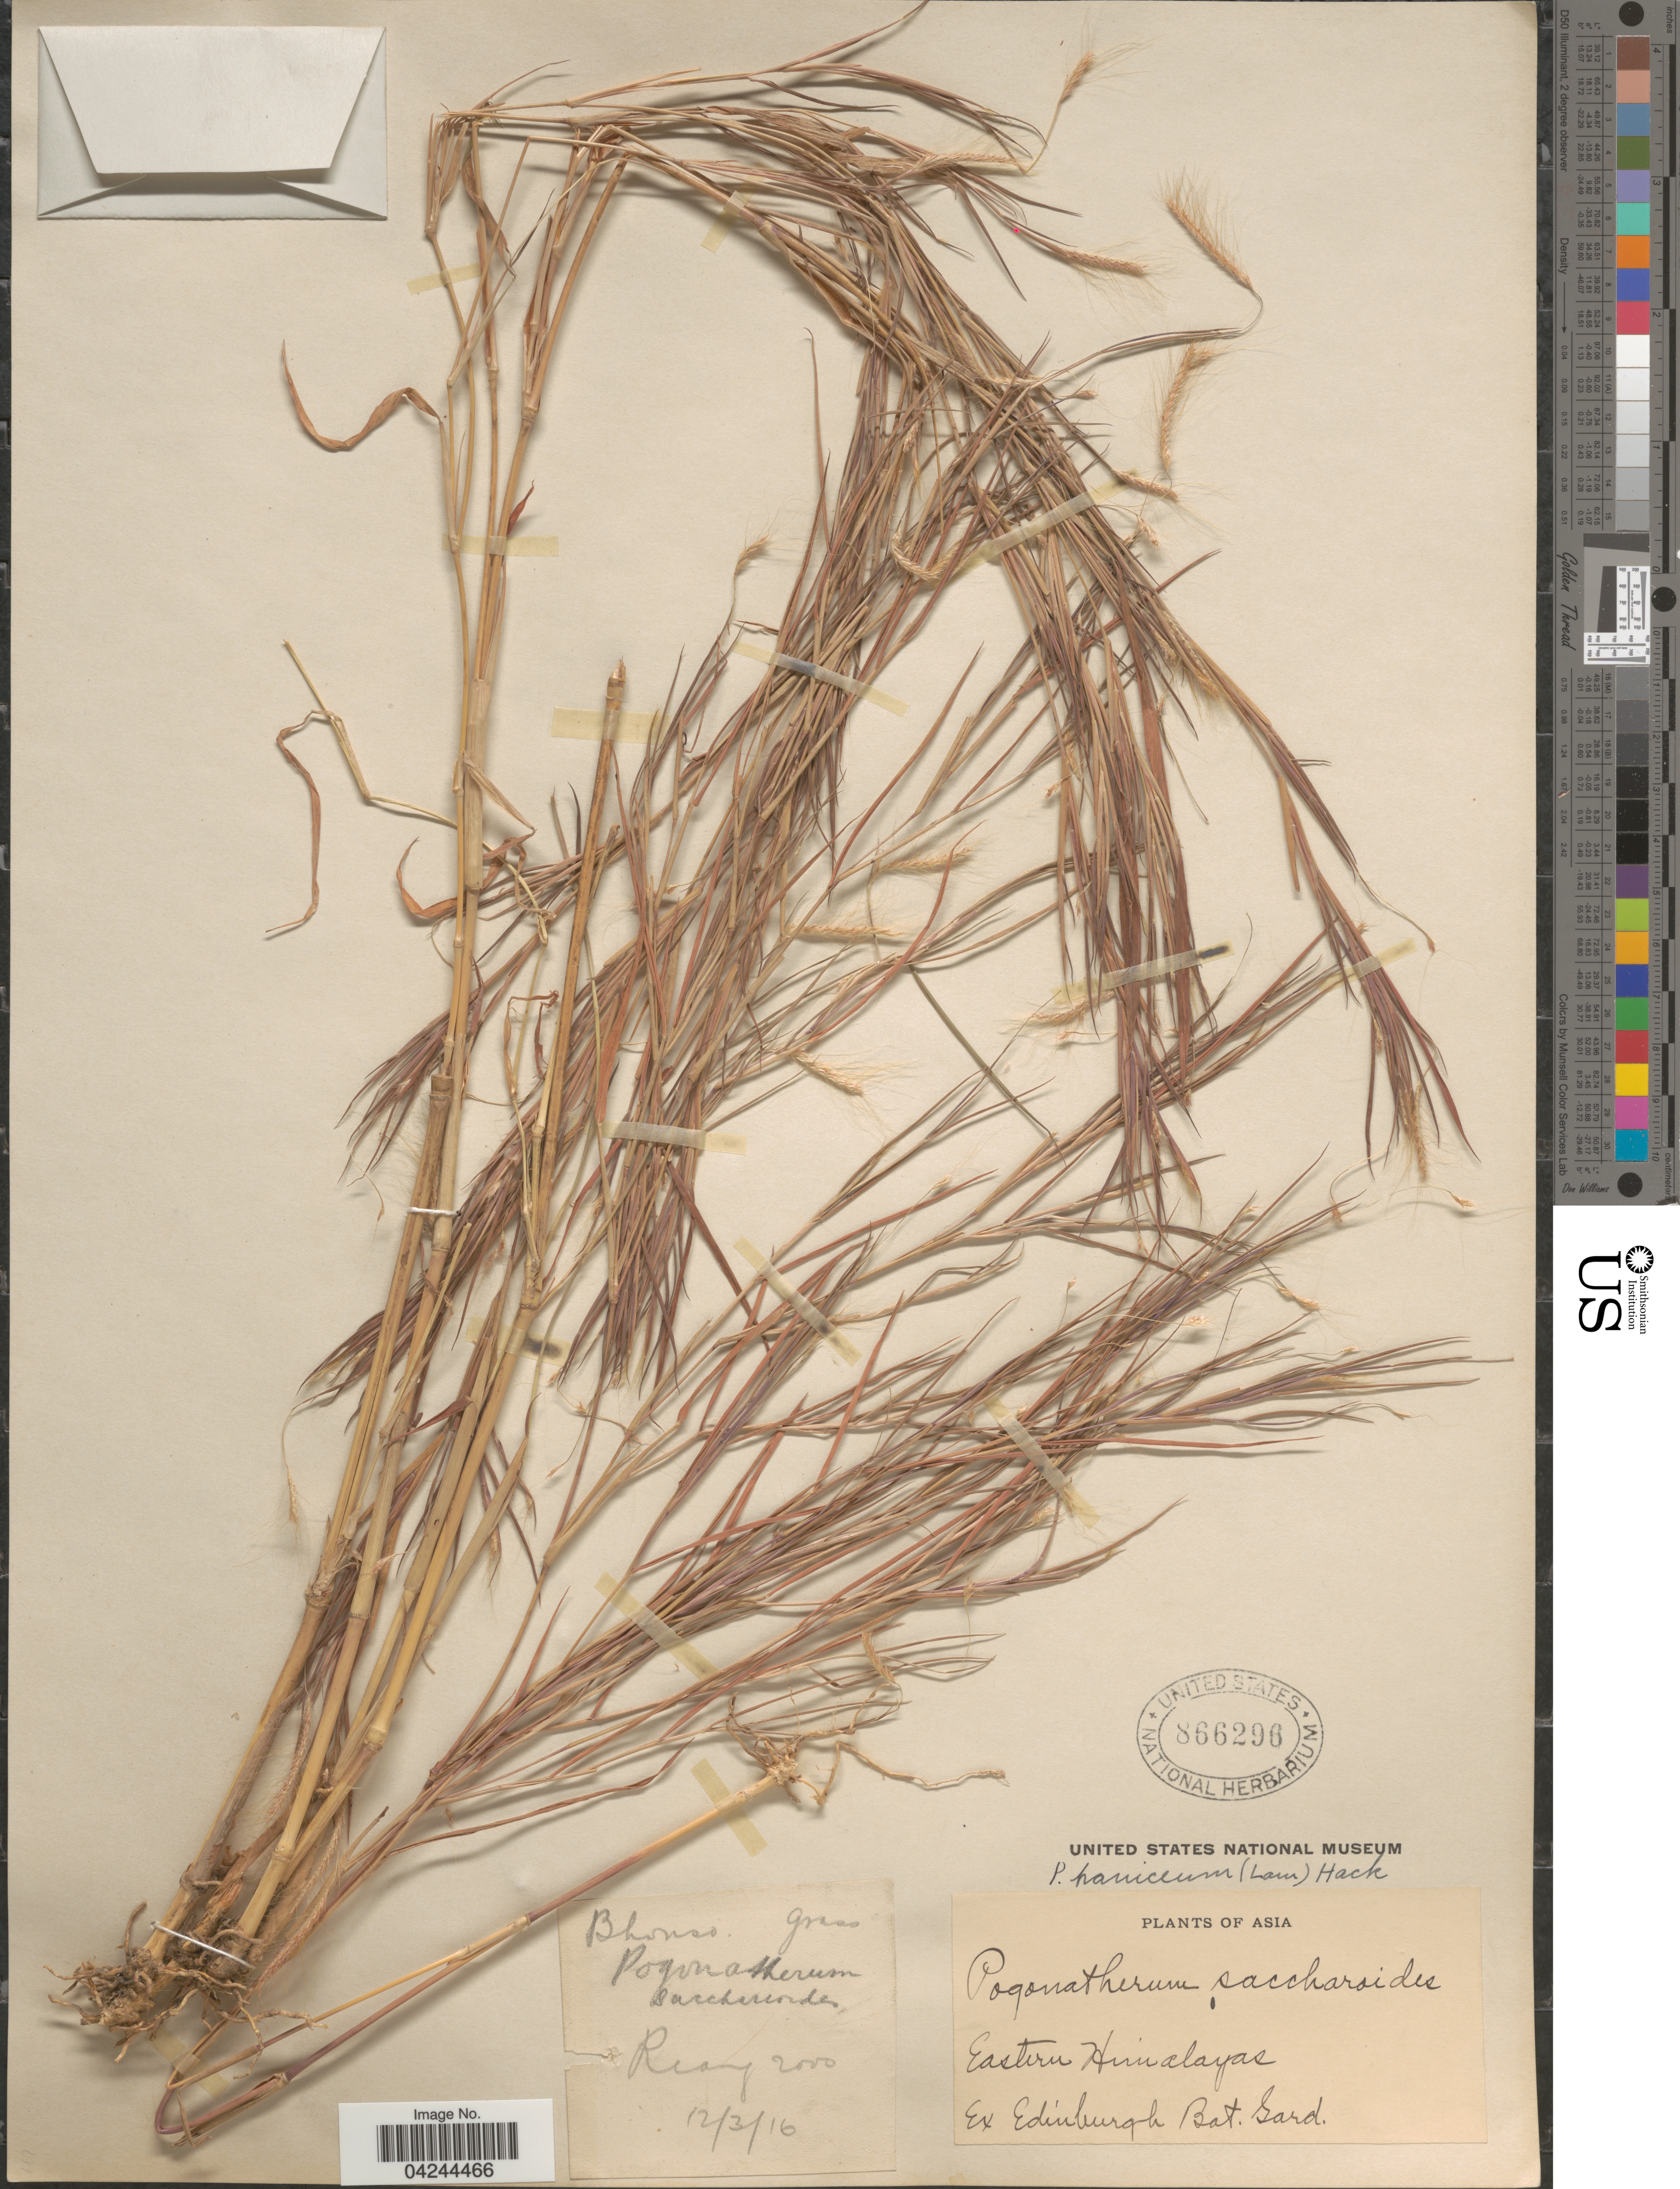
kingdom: Plantae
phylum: Tracheophyta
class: Liliopsida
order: Poales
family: Poaceae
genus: Pogonatherum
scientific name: Pogonatherum crinitum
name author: (Thunb.) Kunth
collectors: -. Reay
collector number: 2000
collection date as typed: Transcribed d/m/y: 12/3/16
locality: Asia. Eastern Himalayas.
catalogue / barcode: US 866296